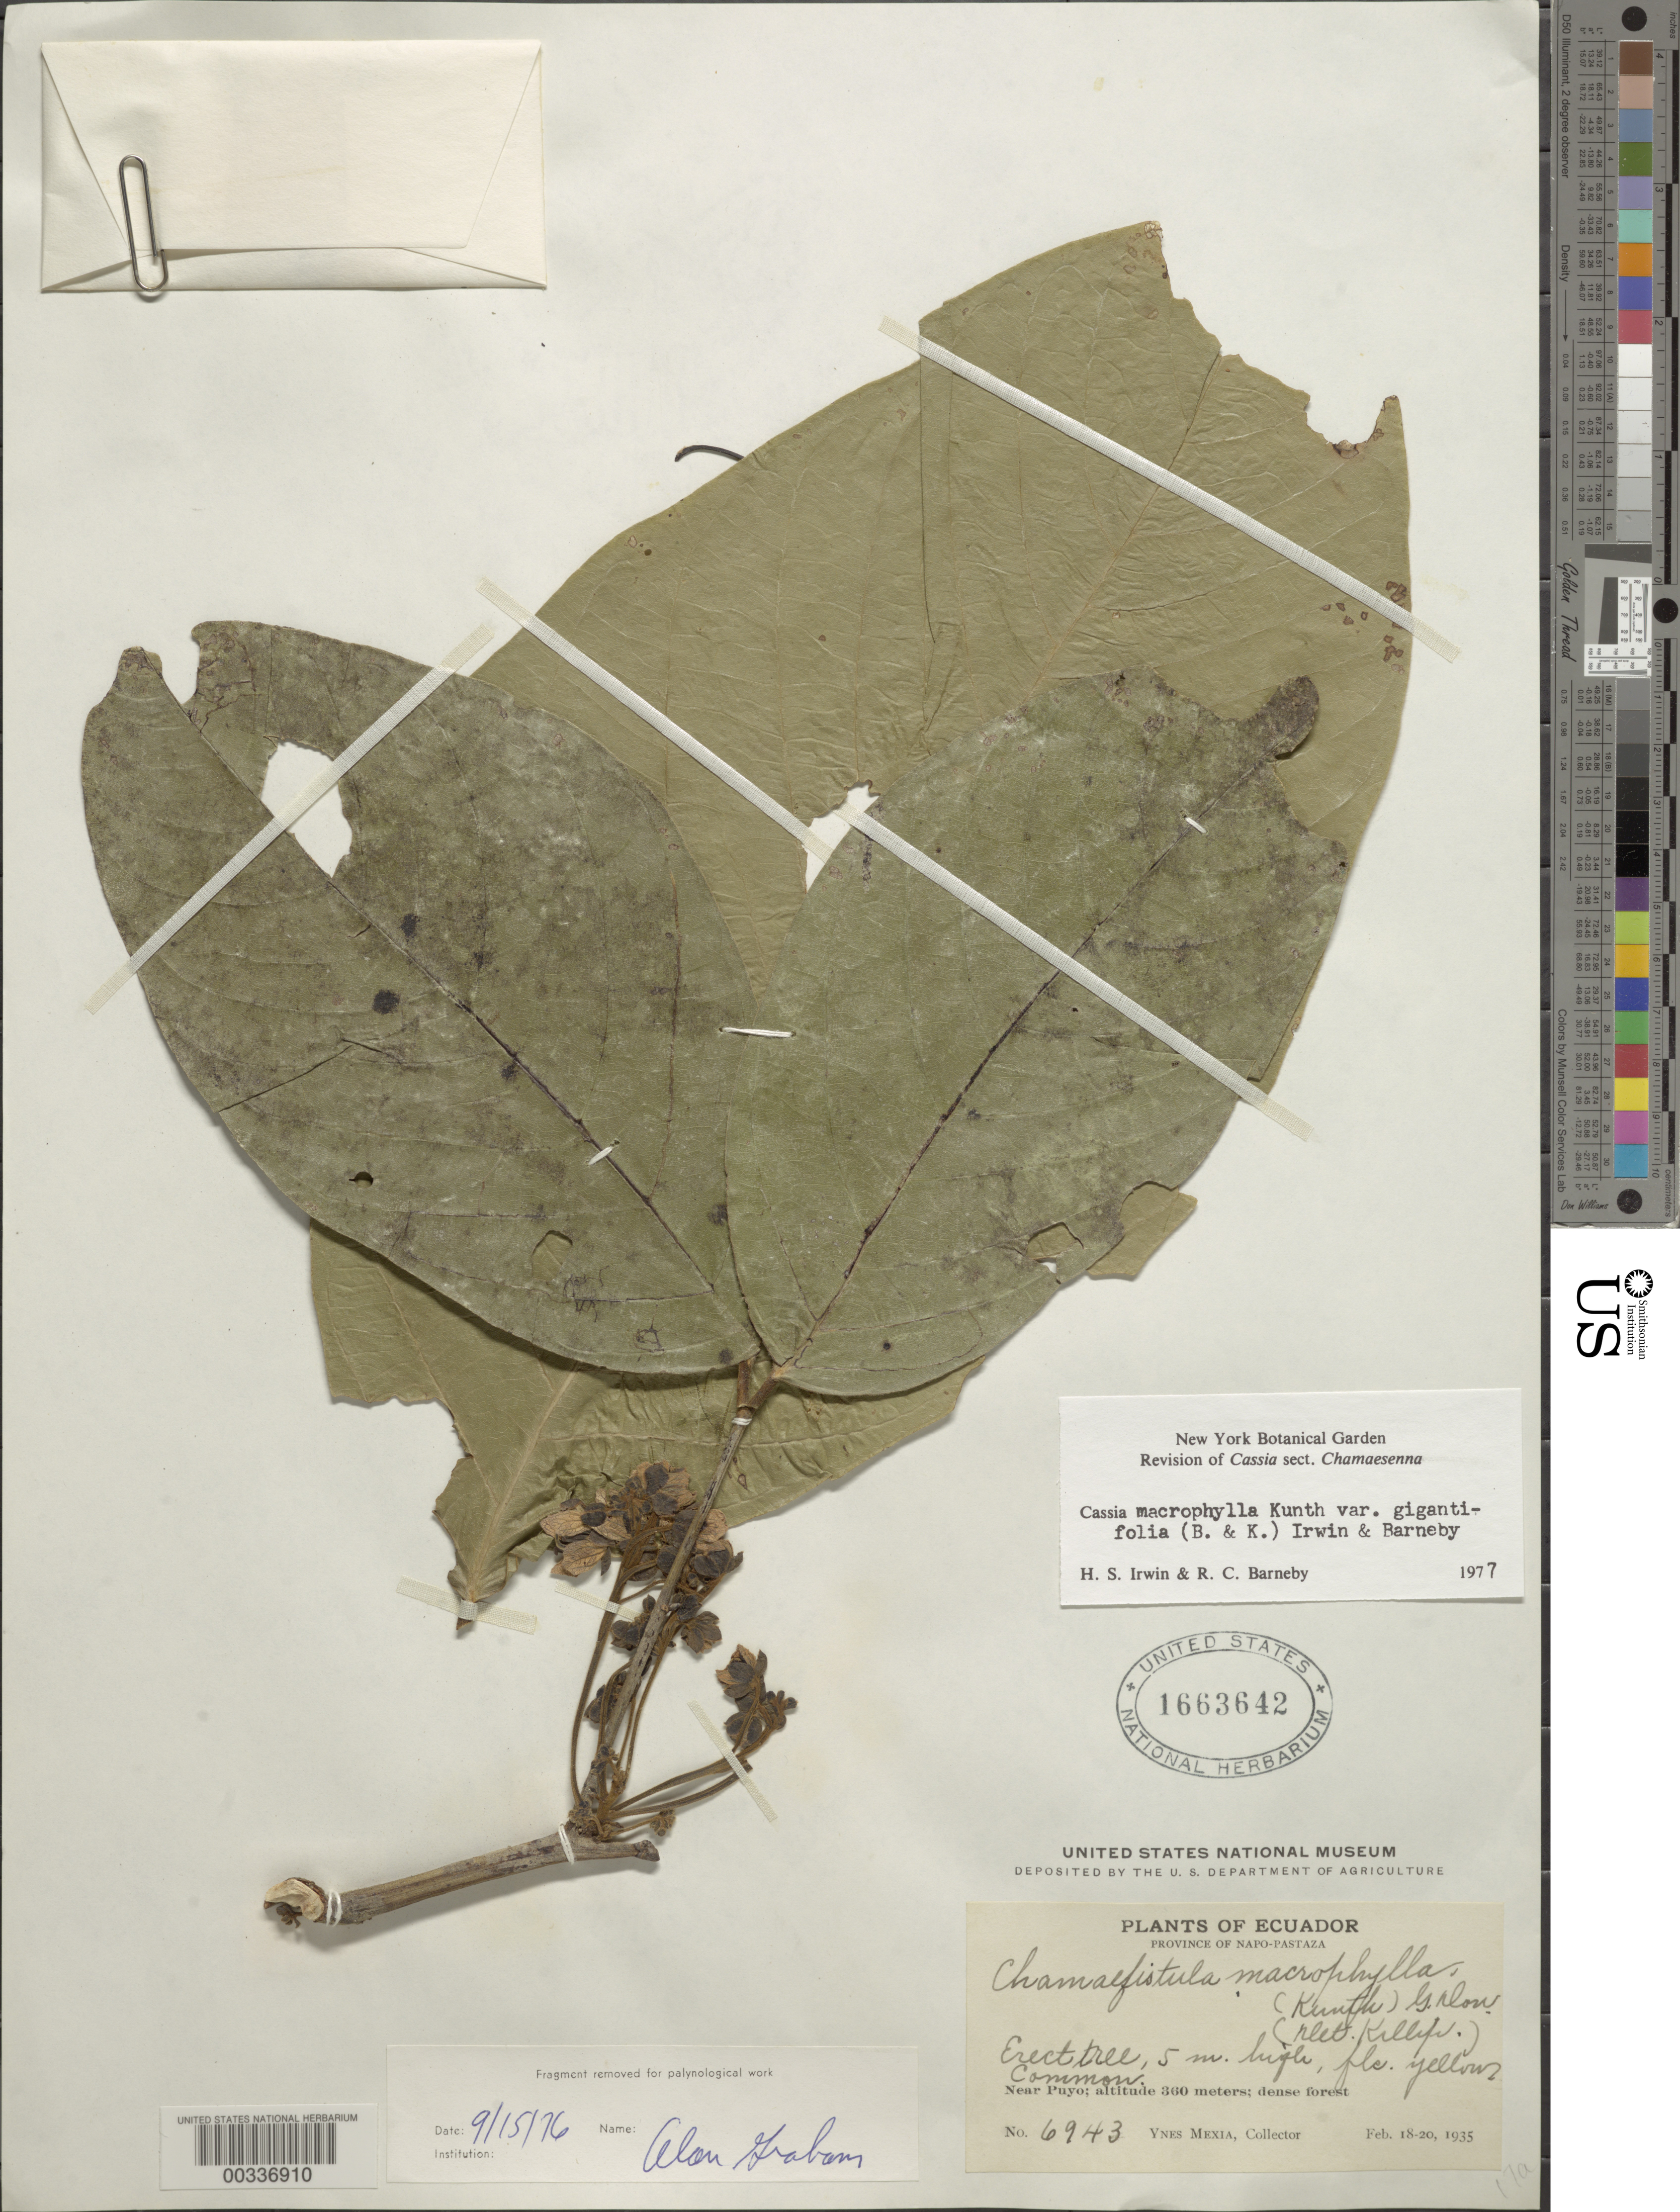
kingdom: Plantae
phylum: Tracheophyta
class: Magnoliopsida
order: Fabales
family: Fabaceae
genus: Senna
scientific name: Senna macrophylla var. gigantifolia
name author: (Britton & Killip) H.S. Irwin & Barneby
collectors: Y. Mexia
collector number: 6943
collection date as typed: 18 Feb 1935 to 20 Feb 1935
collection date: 1935-02-18/1935-02-20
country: Ecuador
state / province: Pastaza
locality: Near Puyo, Prov. of Napo-pastaza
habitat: Dense forest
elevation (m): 360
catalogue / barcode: US 1663642